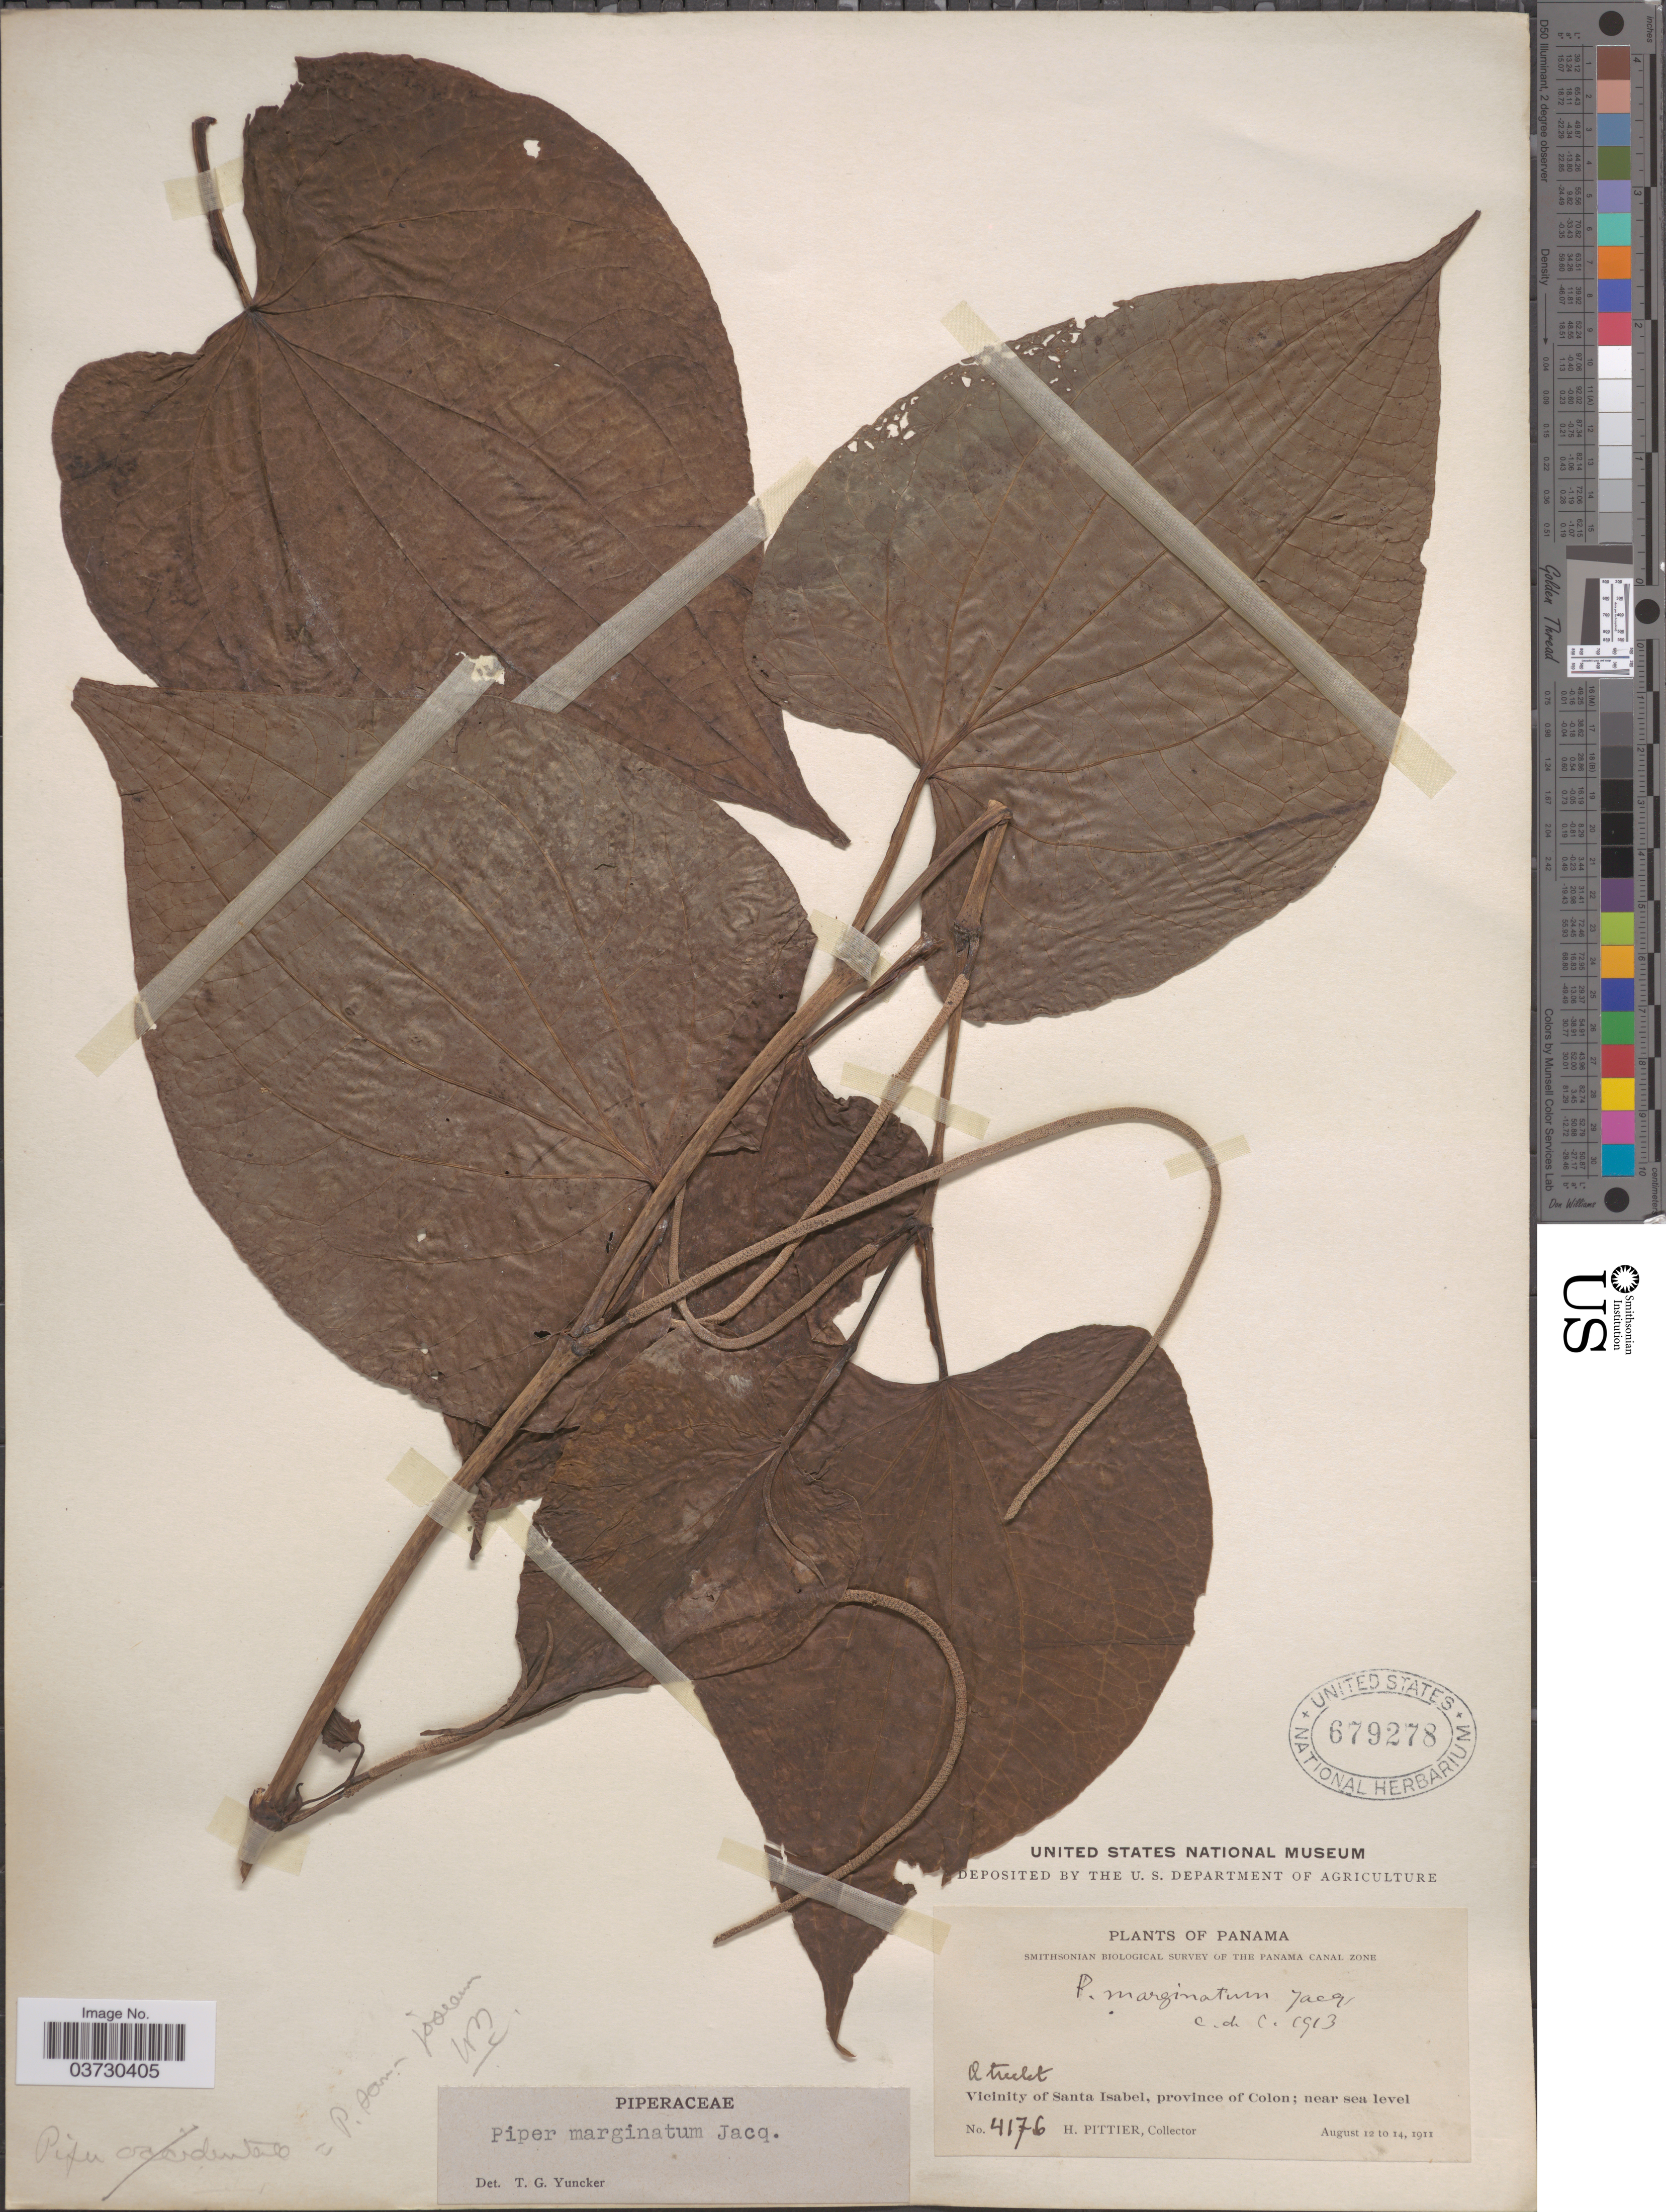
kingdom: Plantae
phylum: Tracheophyta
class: Magnoliopsida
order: Piperales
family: Piperaceae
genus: Piper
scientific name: Piper marginatum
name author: Jacq.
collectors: H. F. Pittier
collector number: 4176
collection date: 1911-08-12/1911-08-14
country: Panama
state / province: Colón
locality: Vicinity of Santa Isabel.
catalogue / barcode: US 679278